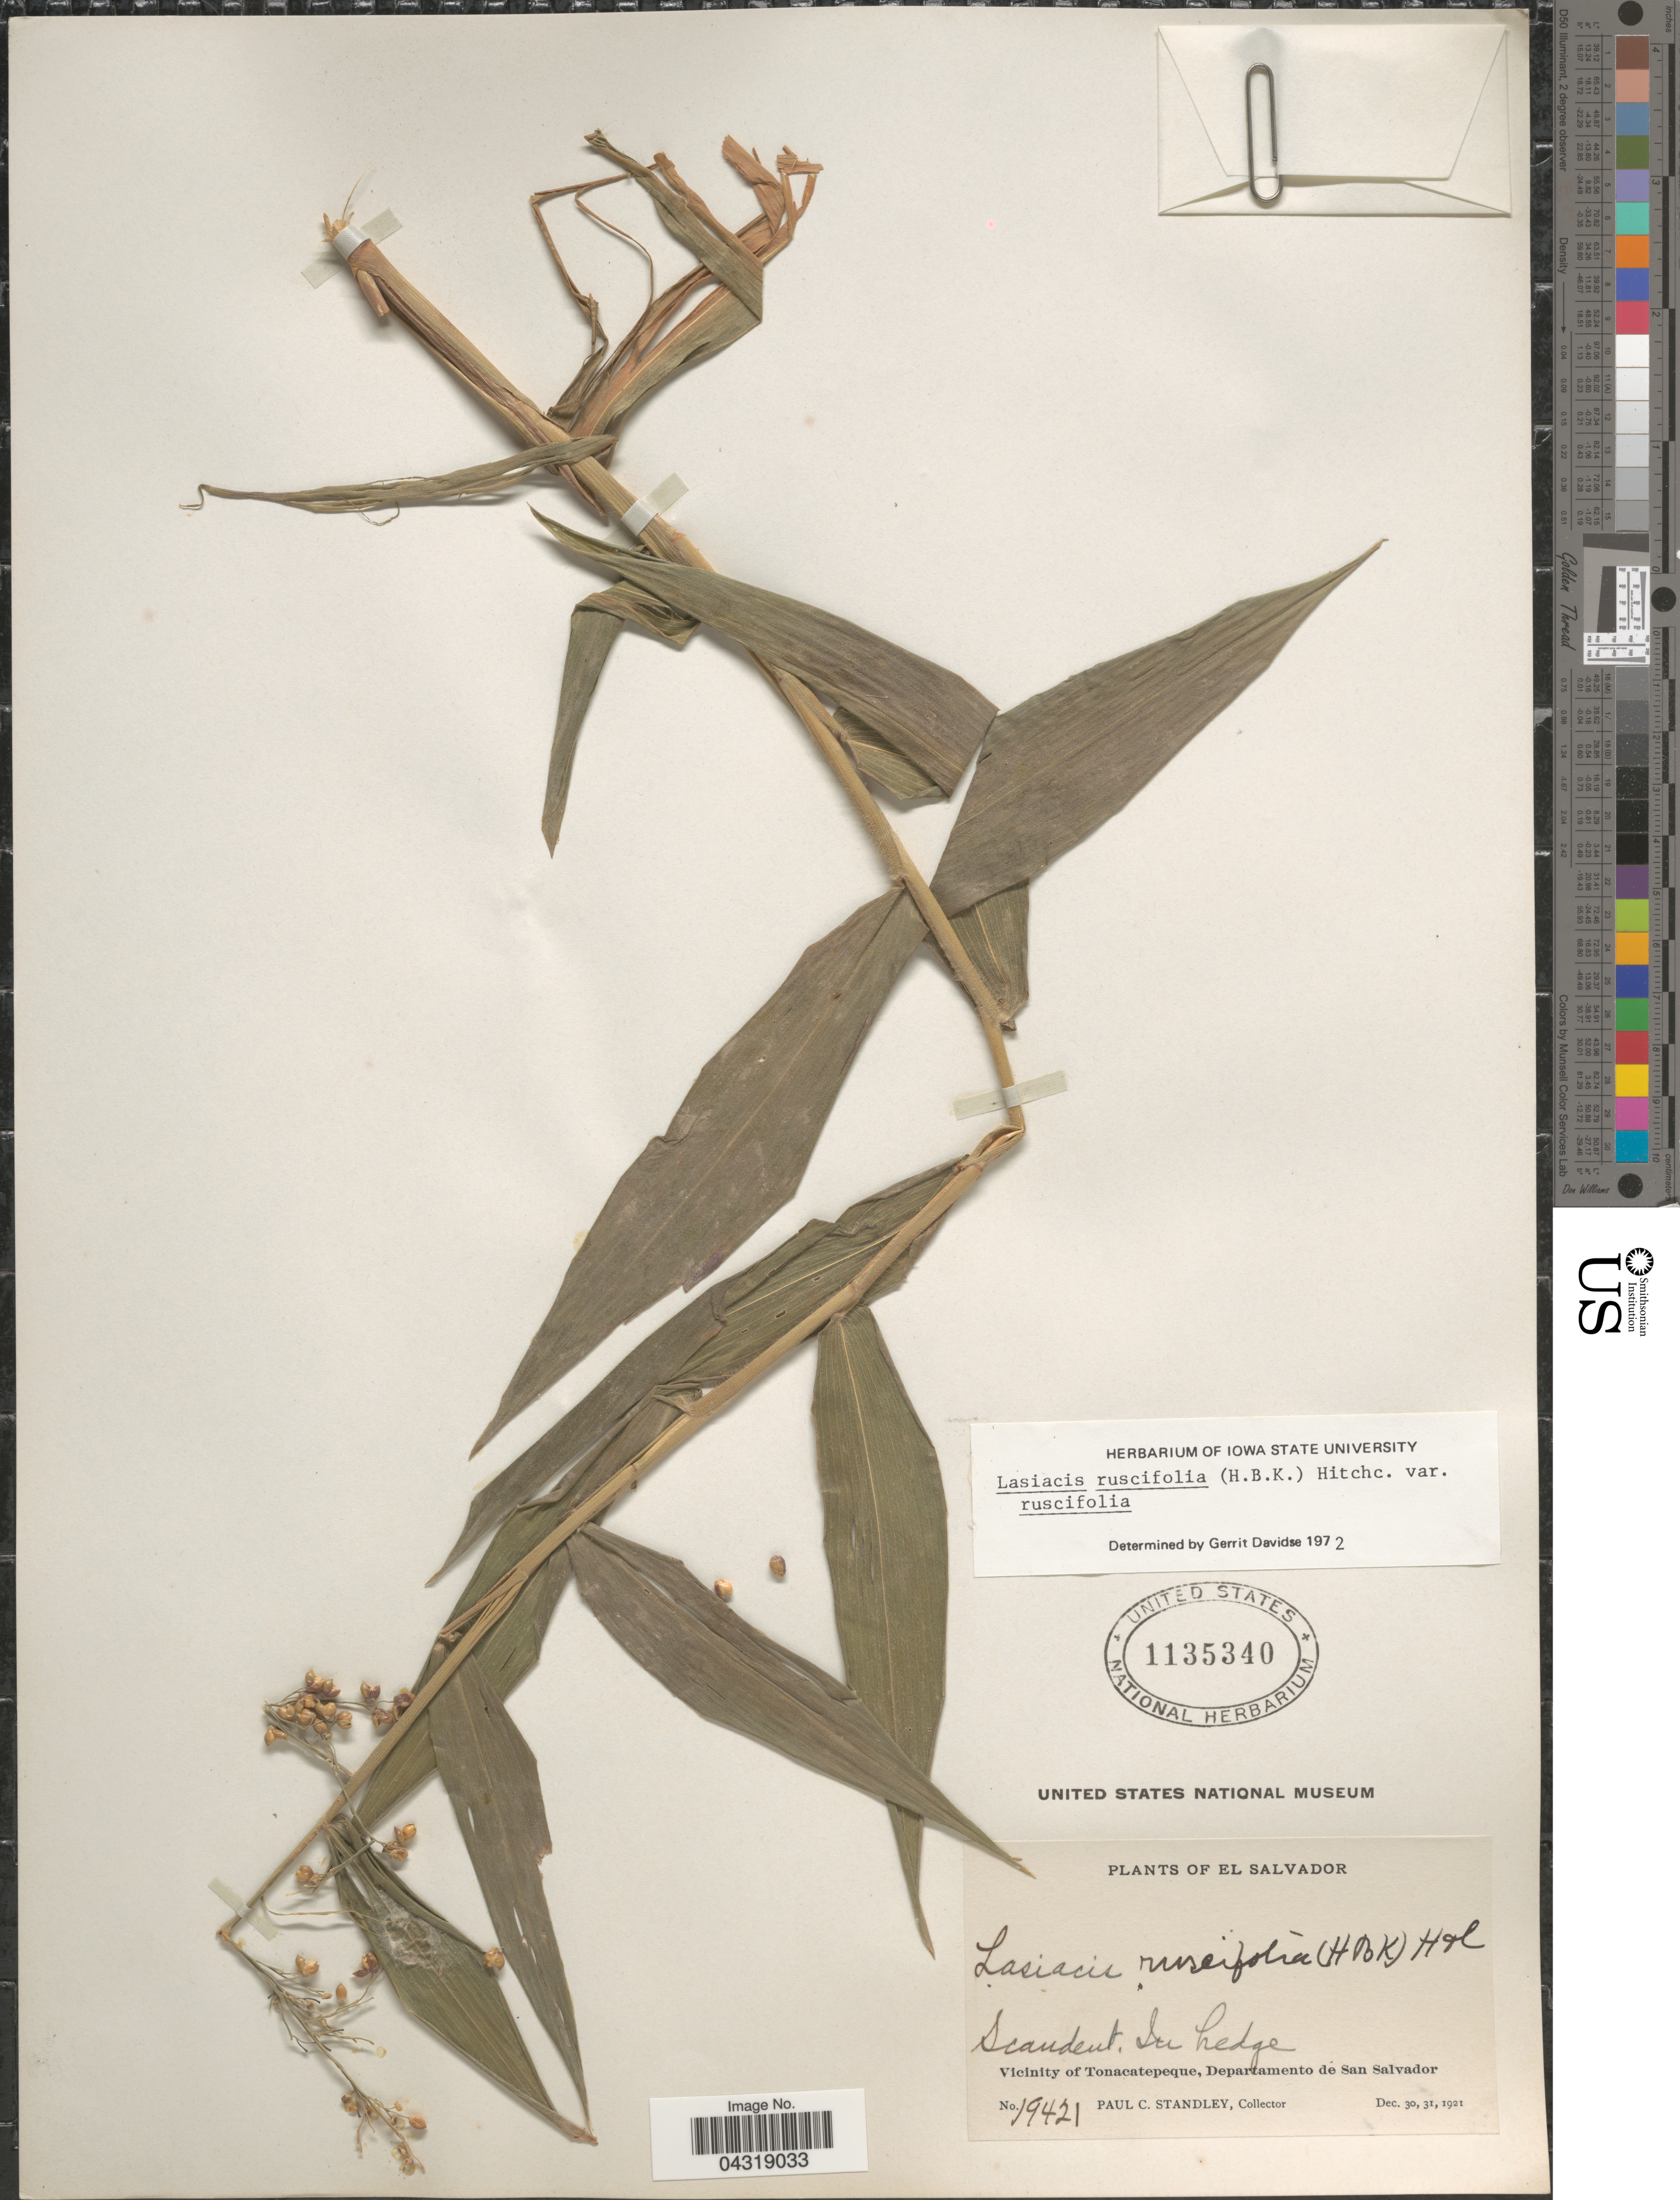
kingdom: Plantae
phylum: Tracheophyta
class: Liliopsida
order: Poales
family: Poaceae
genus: Lasiacis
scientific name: Lasiacis ruscifolia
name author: (Kunth) Hitchc.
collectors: P. C. Standley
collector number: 19421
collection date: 1921-12-30/1921-12-31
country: El Salvador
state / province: San Salvador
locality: Vicinity of Tonacatepeque, Departamento de San Salvador.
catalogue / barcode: US 1135340